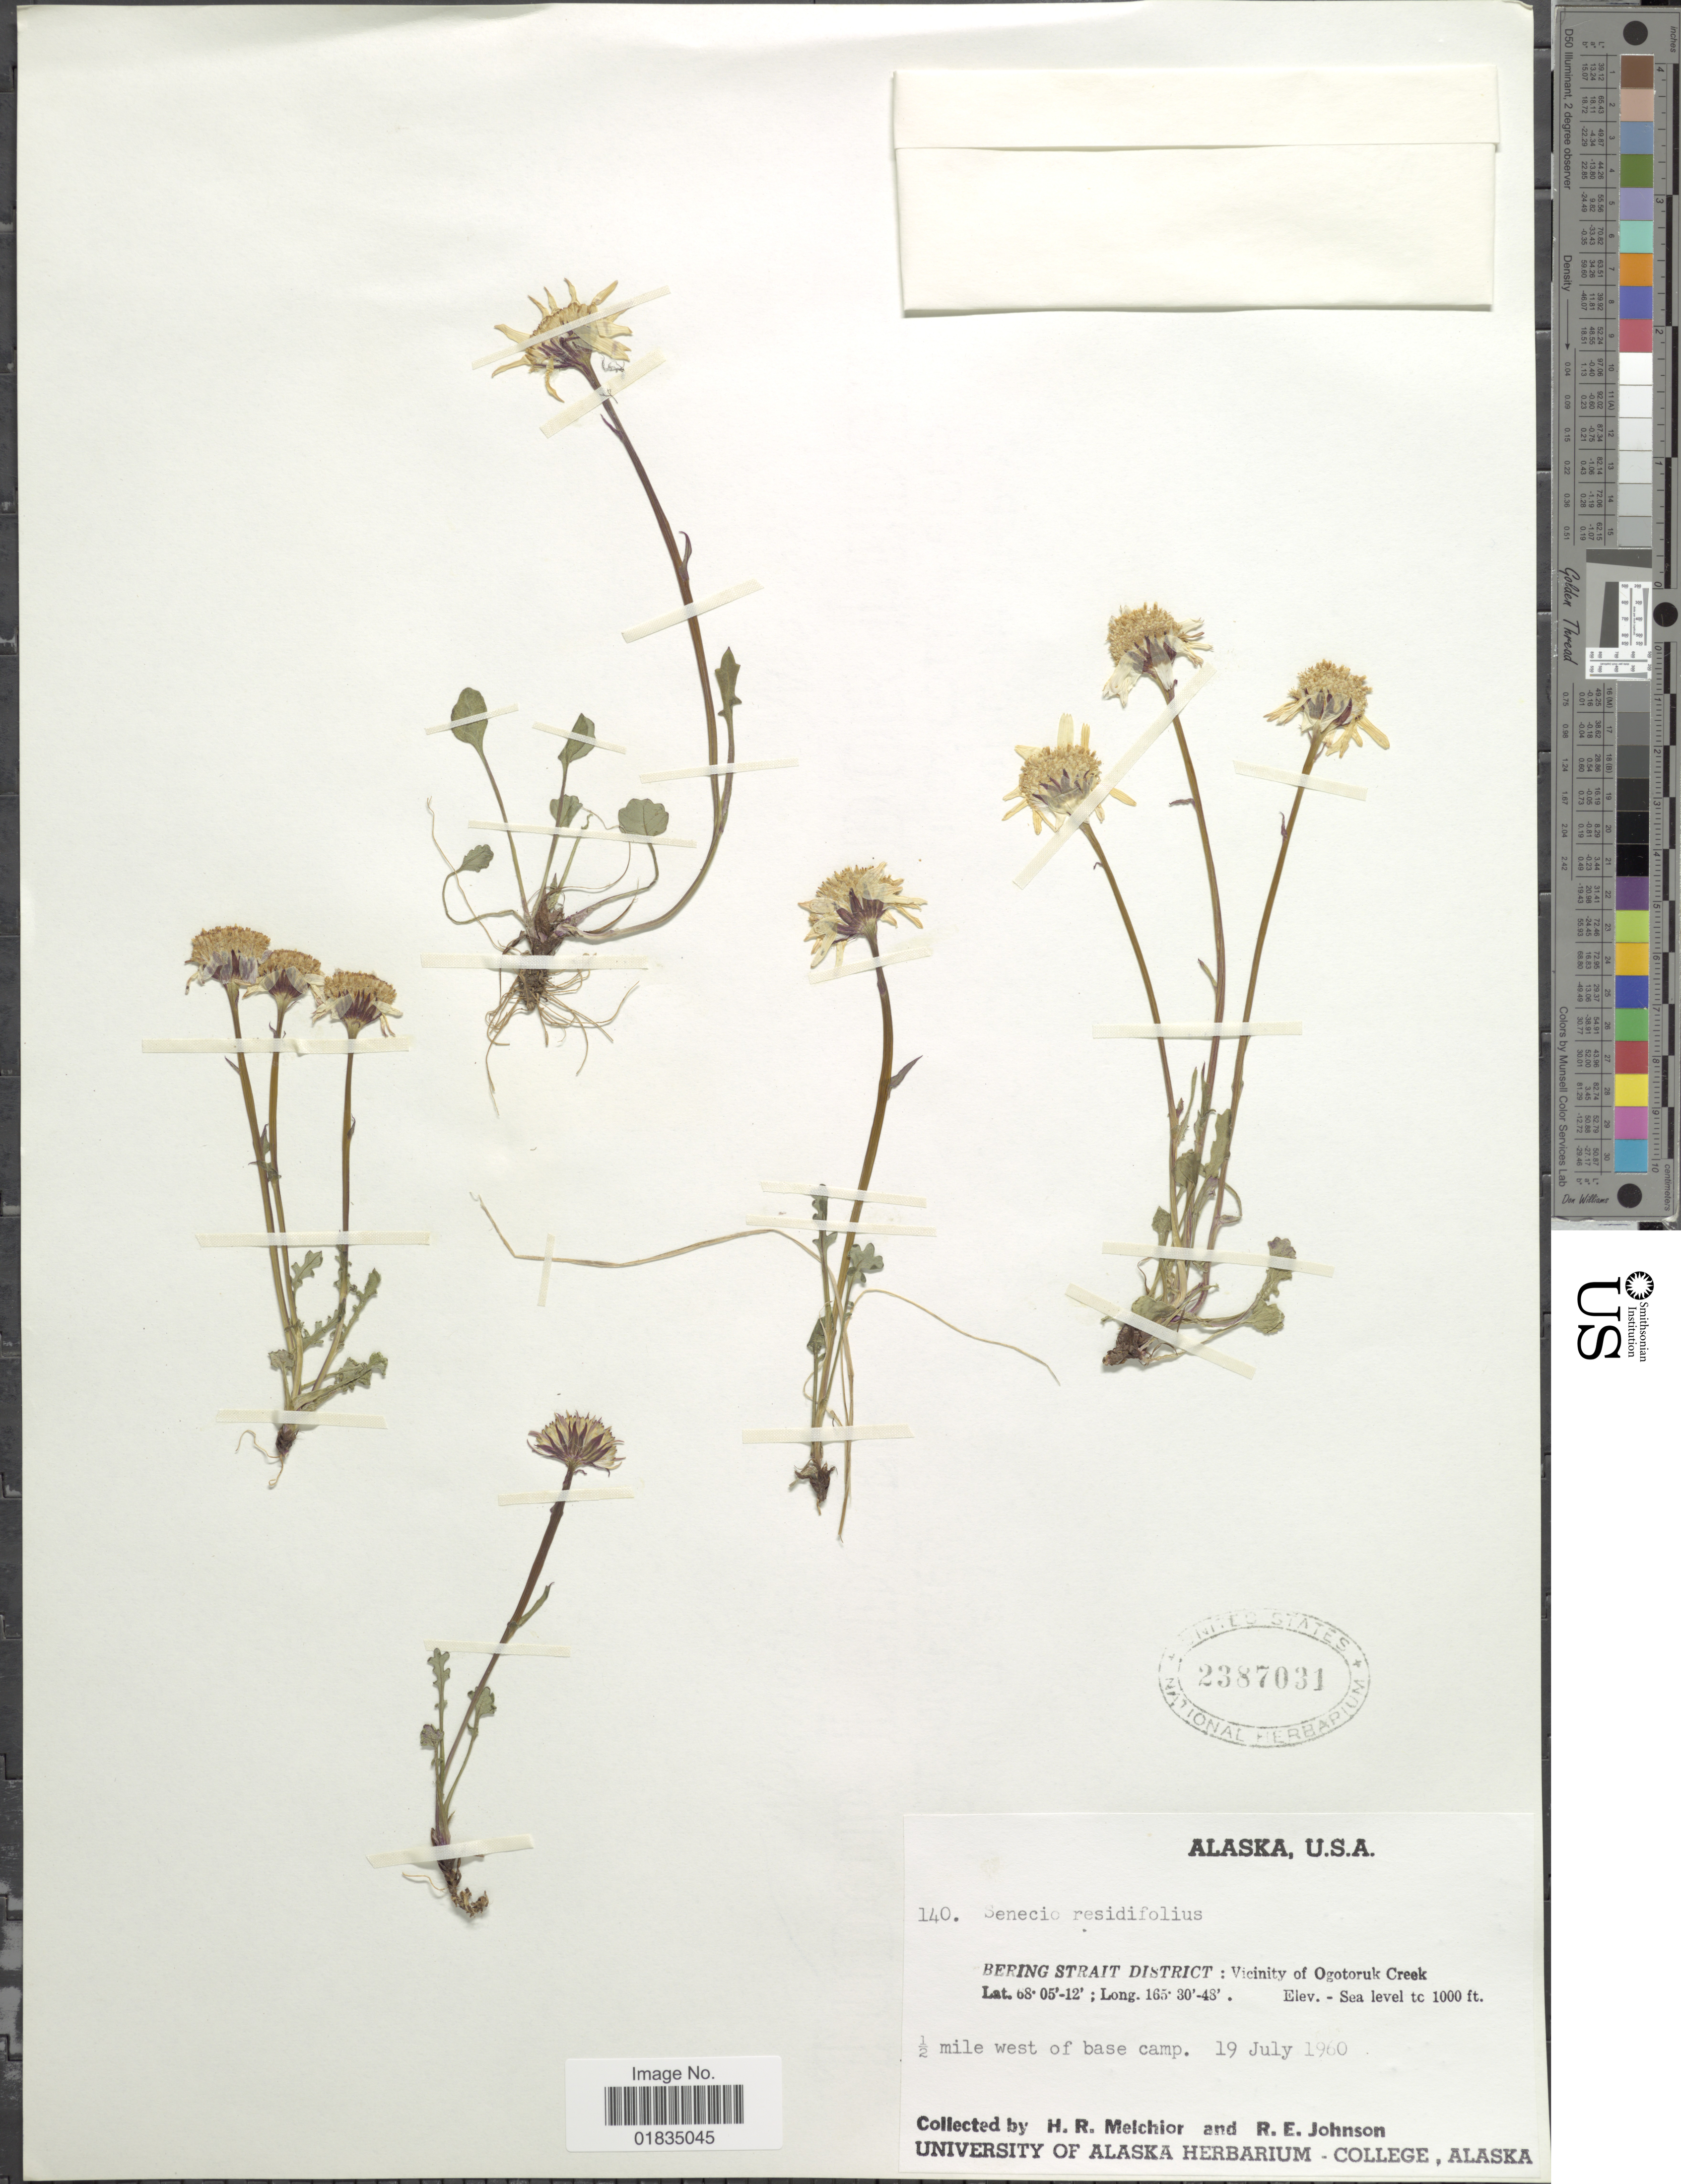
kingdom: Plantae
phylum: Tracheophyta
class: Magnoliopsida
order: Asterales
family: Asteraceae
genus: Packera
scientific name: Packera heterophylla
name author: (Fisch.) E. Wiebe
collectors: H. R. Melchior & R. Johnson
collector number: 140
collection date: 1960-07-19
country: United States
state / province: Alaska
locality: Bering Strait District: Vicinity of Ogotoruk Creek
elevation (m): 305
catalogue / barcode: US 2387031